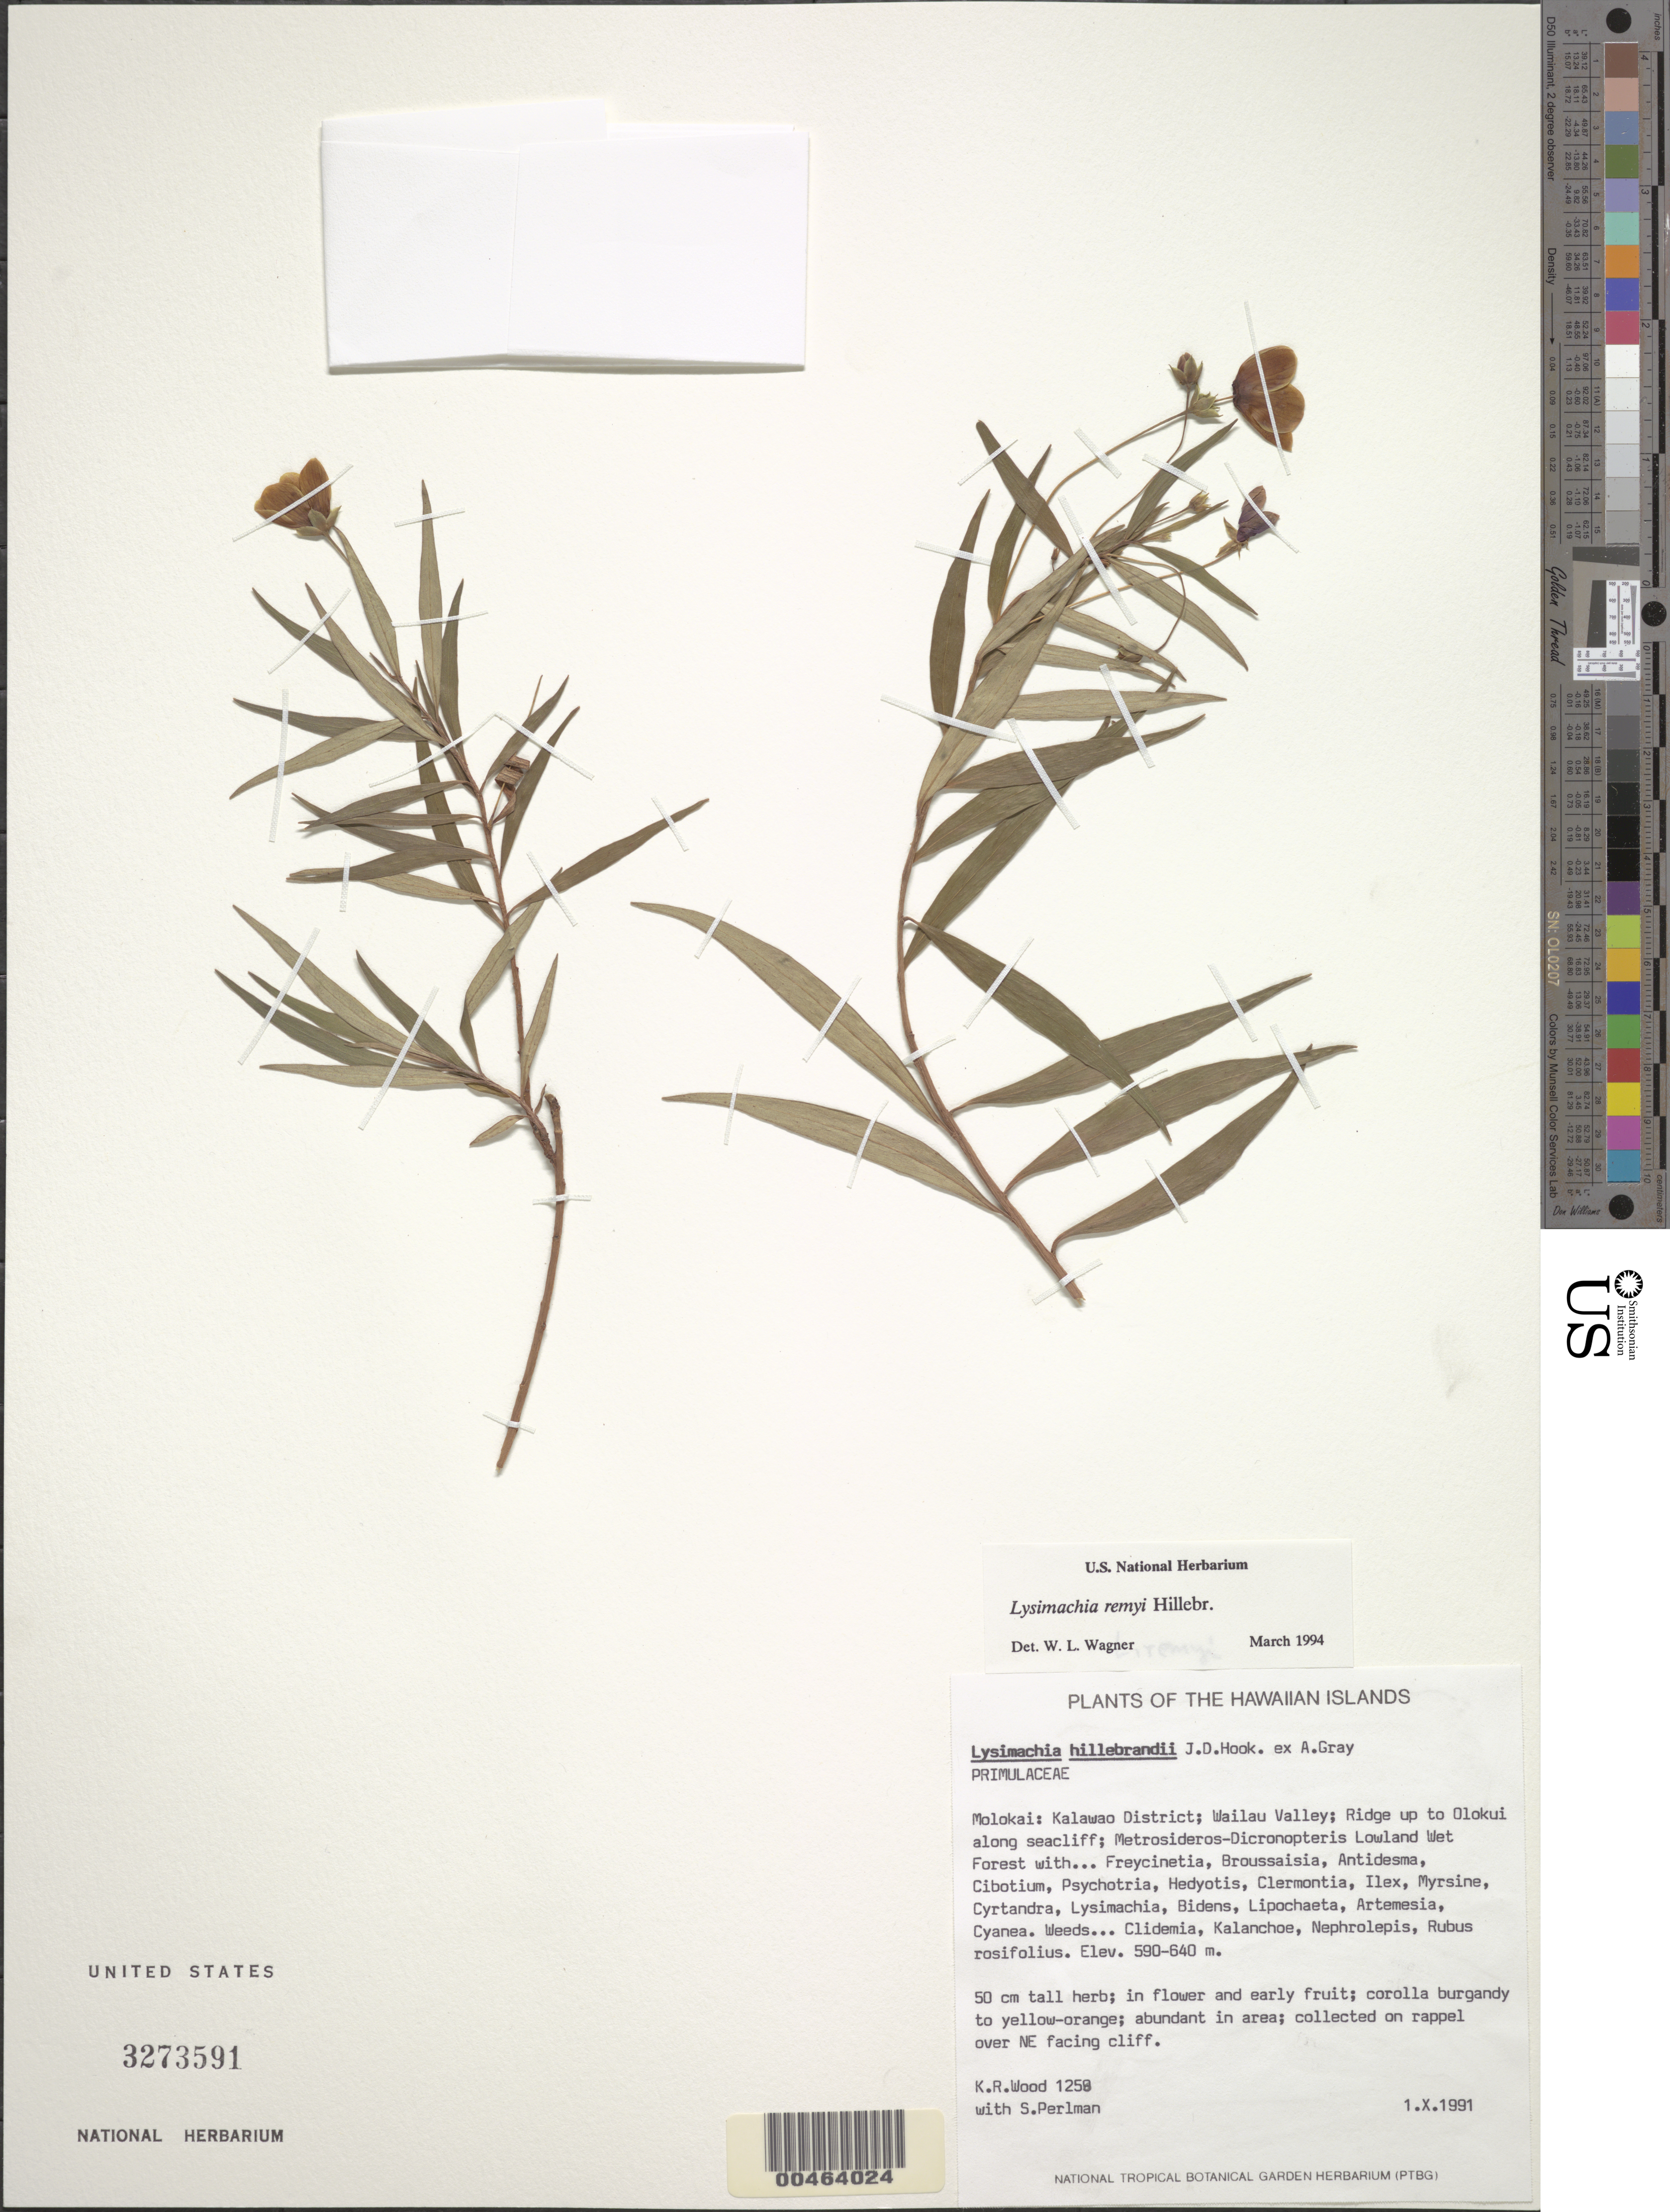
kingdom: Plantae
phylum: Tracheophyta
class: Magnoliopsida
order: Ericales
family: Primulaceae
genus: Lysimachia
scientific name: Lysimachia remyi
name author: Hillebr.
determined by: Wagner, W. L., (BOT), Smithsonian Institution - National Museum of Natural History (UNITED STATES)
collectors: K. R. Wood & S. P. Perlman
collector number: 1258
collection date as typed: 1 Oct 1991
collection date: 1991-10-01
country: United States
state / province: Hawaii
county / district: Maui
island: Moloka'i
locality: Kalawao District; Wailau Valley; Ridge up to Olokui along seacliff; collected on rappel over NE facing cliff.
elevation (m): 590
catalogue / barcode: US 3273591